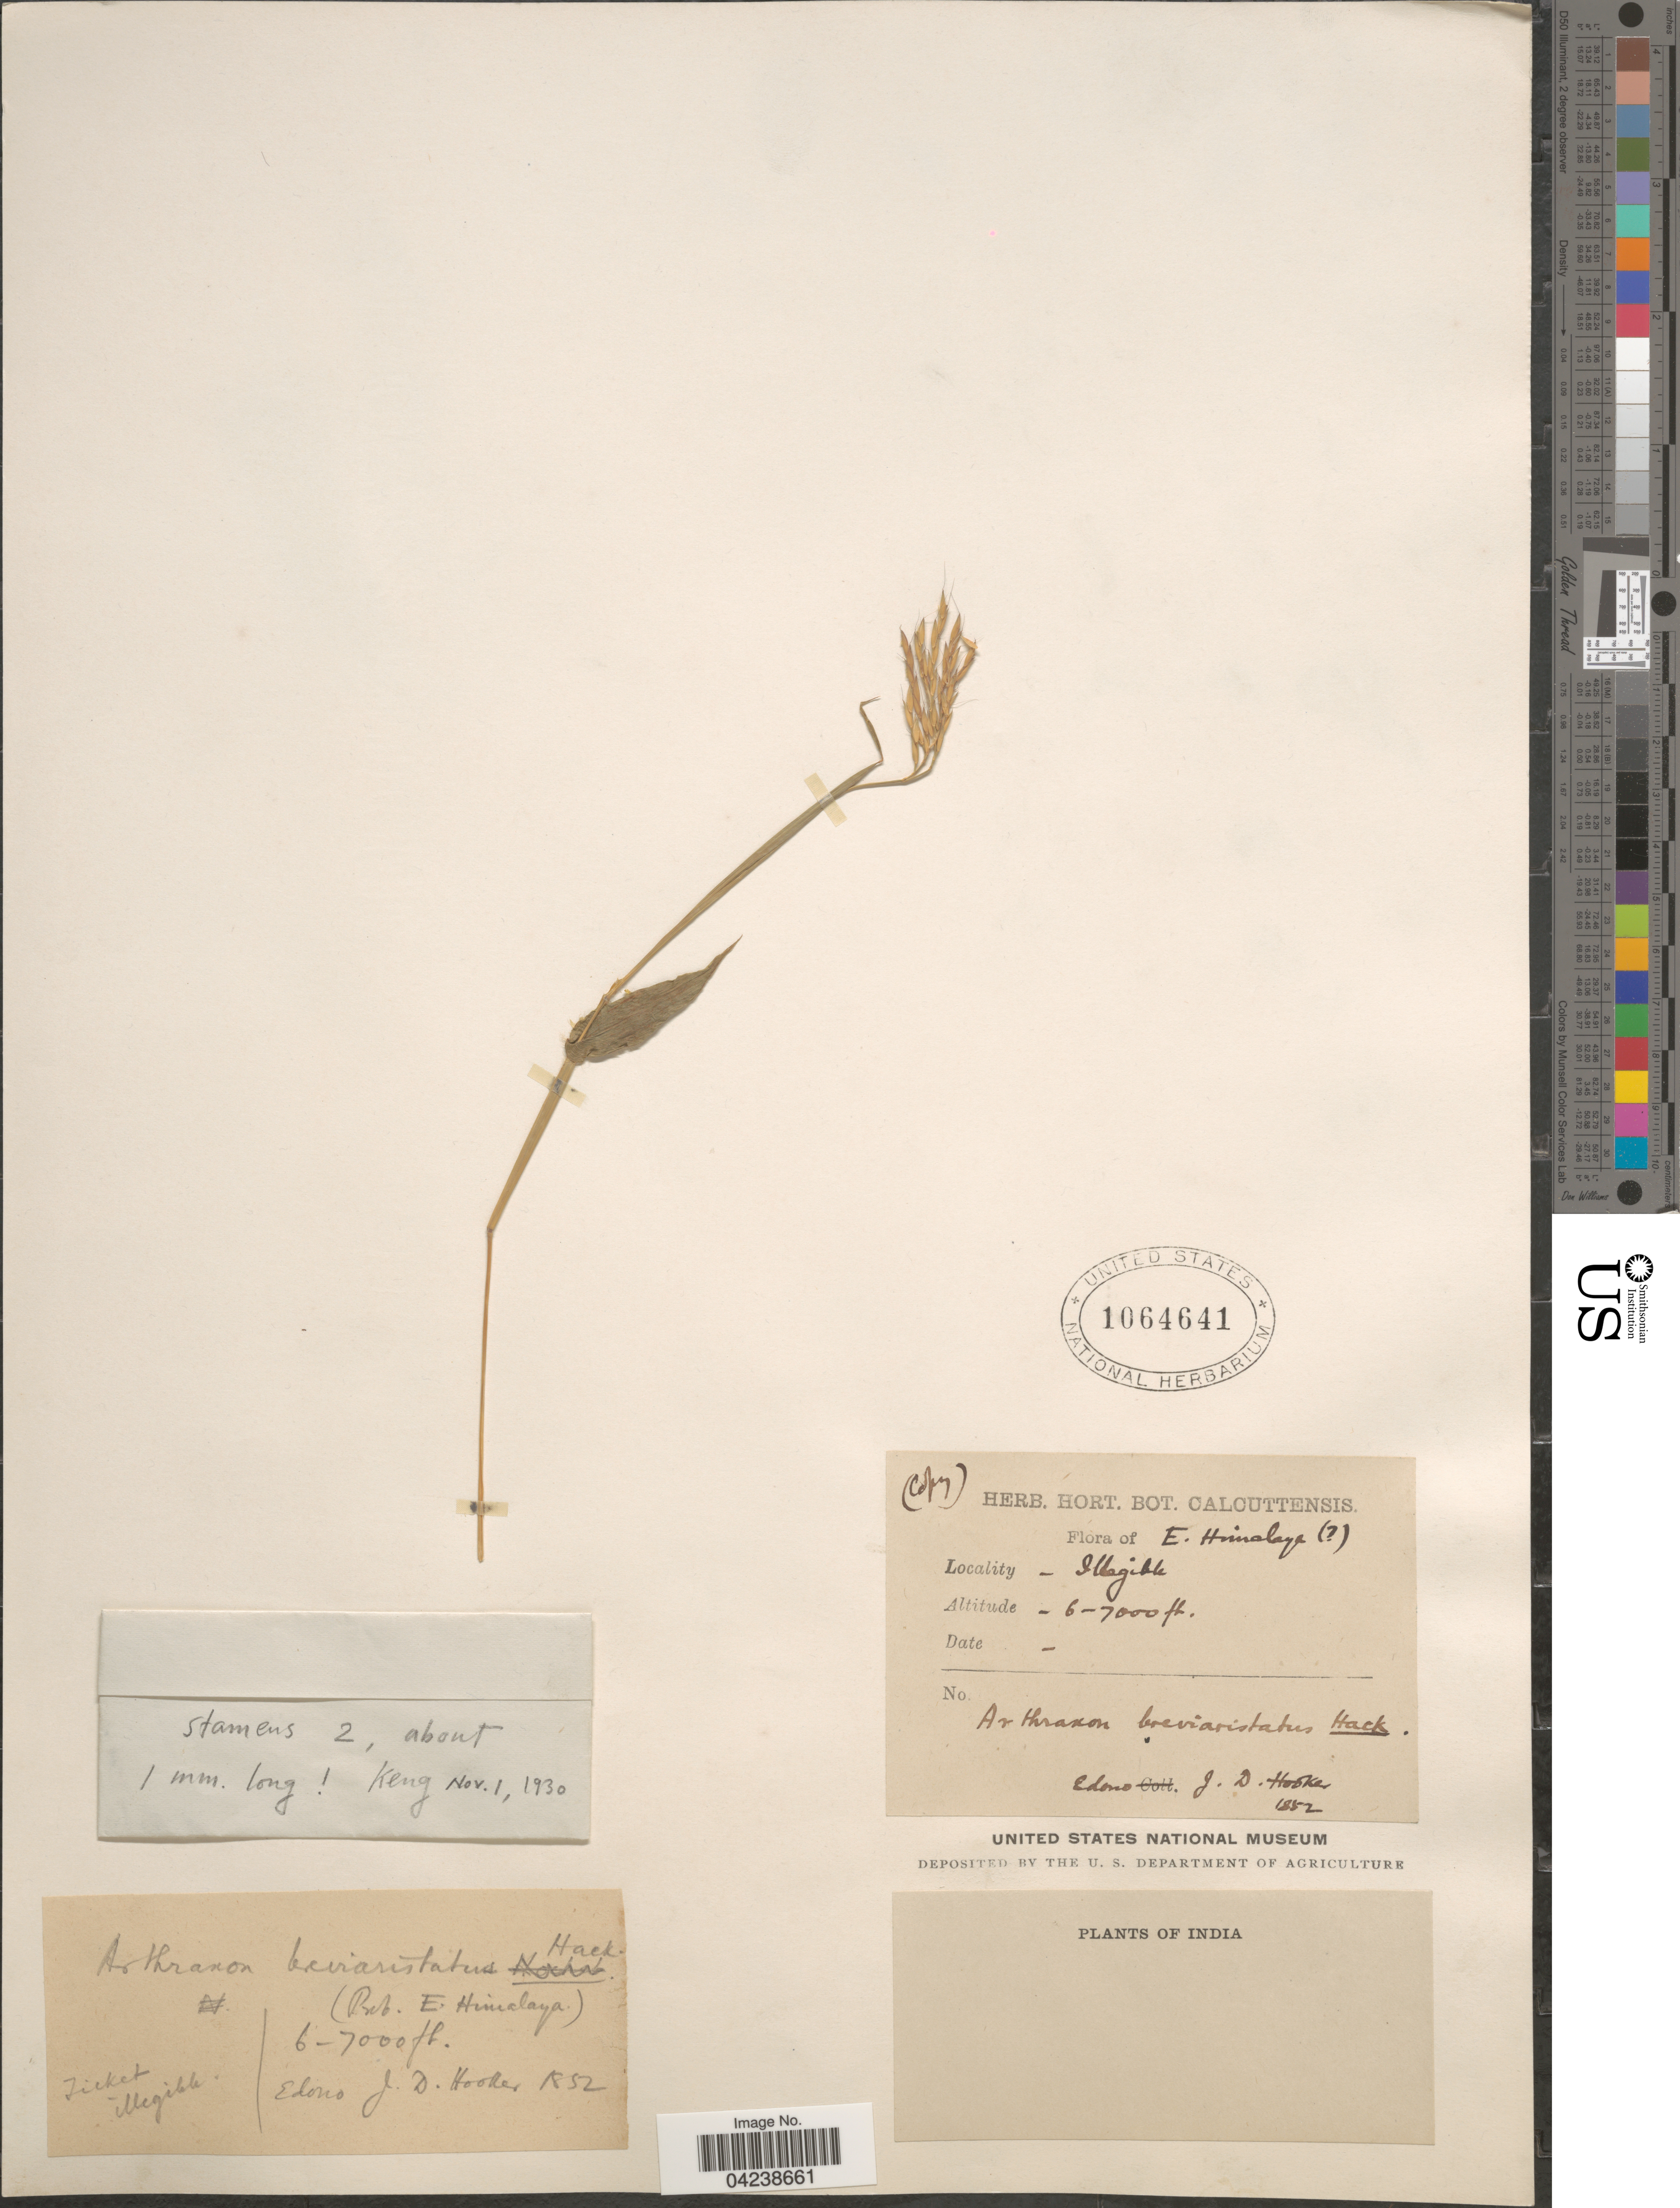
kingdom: Plantae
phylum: Tracheophyta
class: Liliopsida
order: Poales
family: Poaceae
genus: Arthraxon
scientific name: Arthraxon sp.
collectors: J. D. Hooker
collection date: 1852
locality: E. Himalaya.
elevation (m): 1829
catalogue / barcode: US 1064641